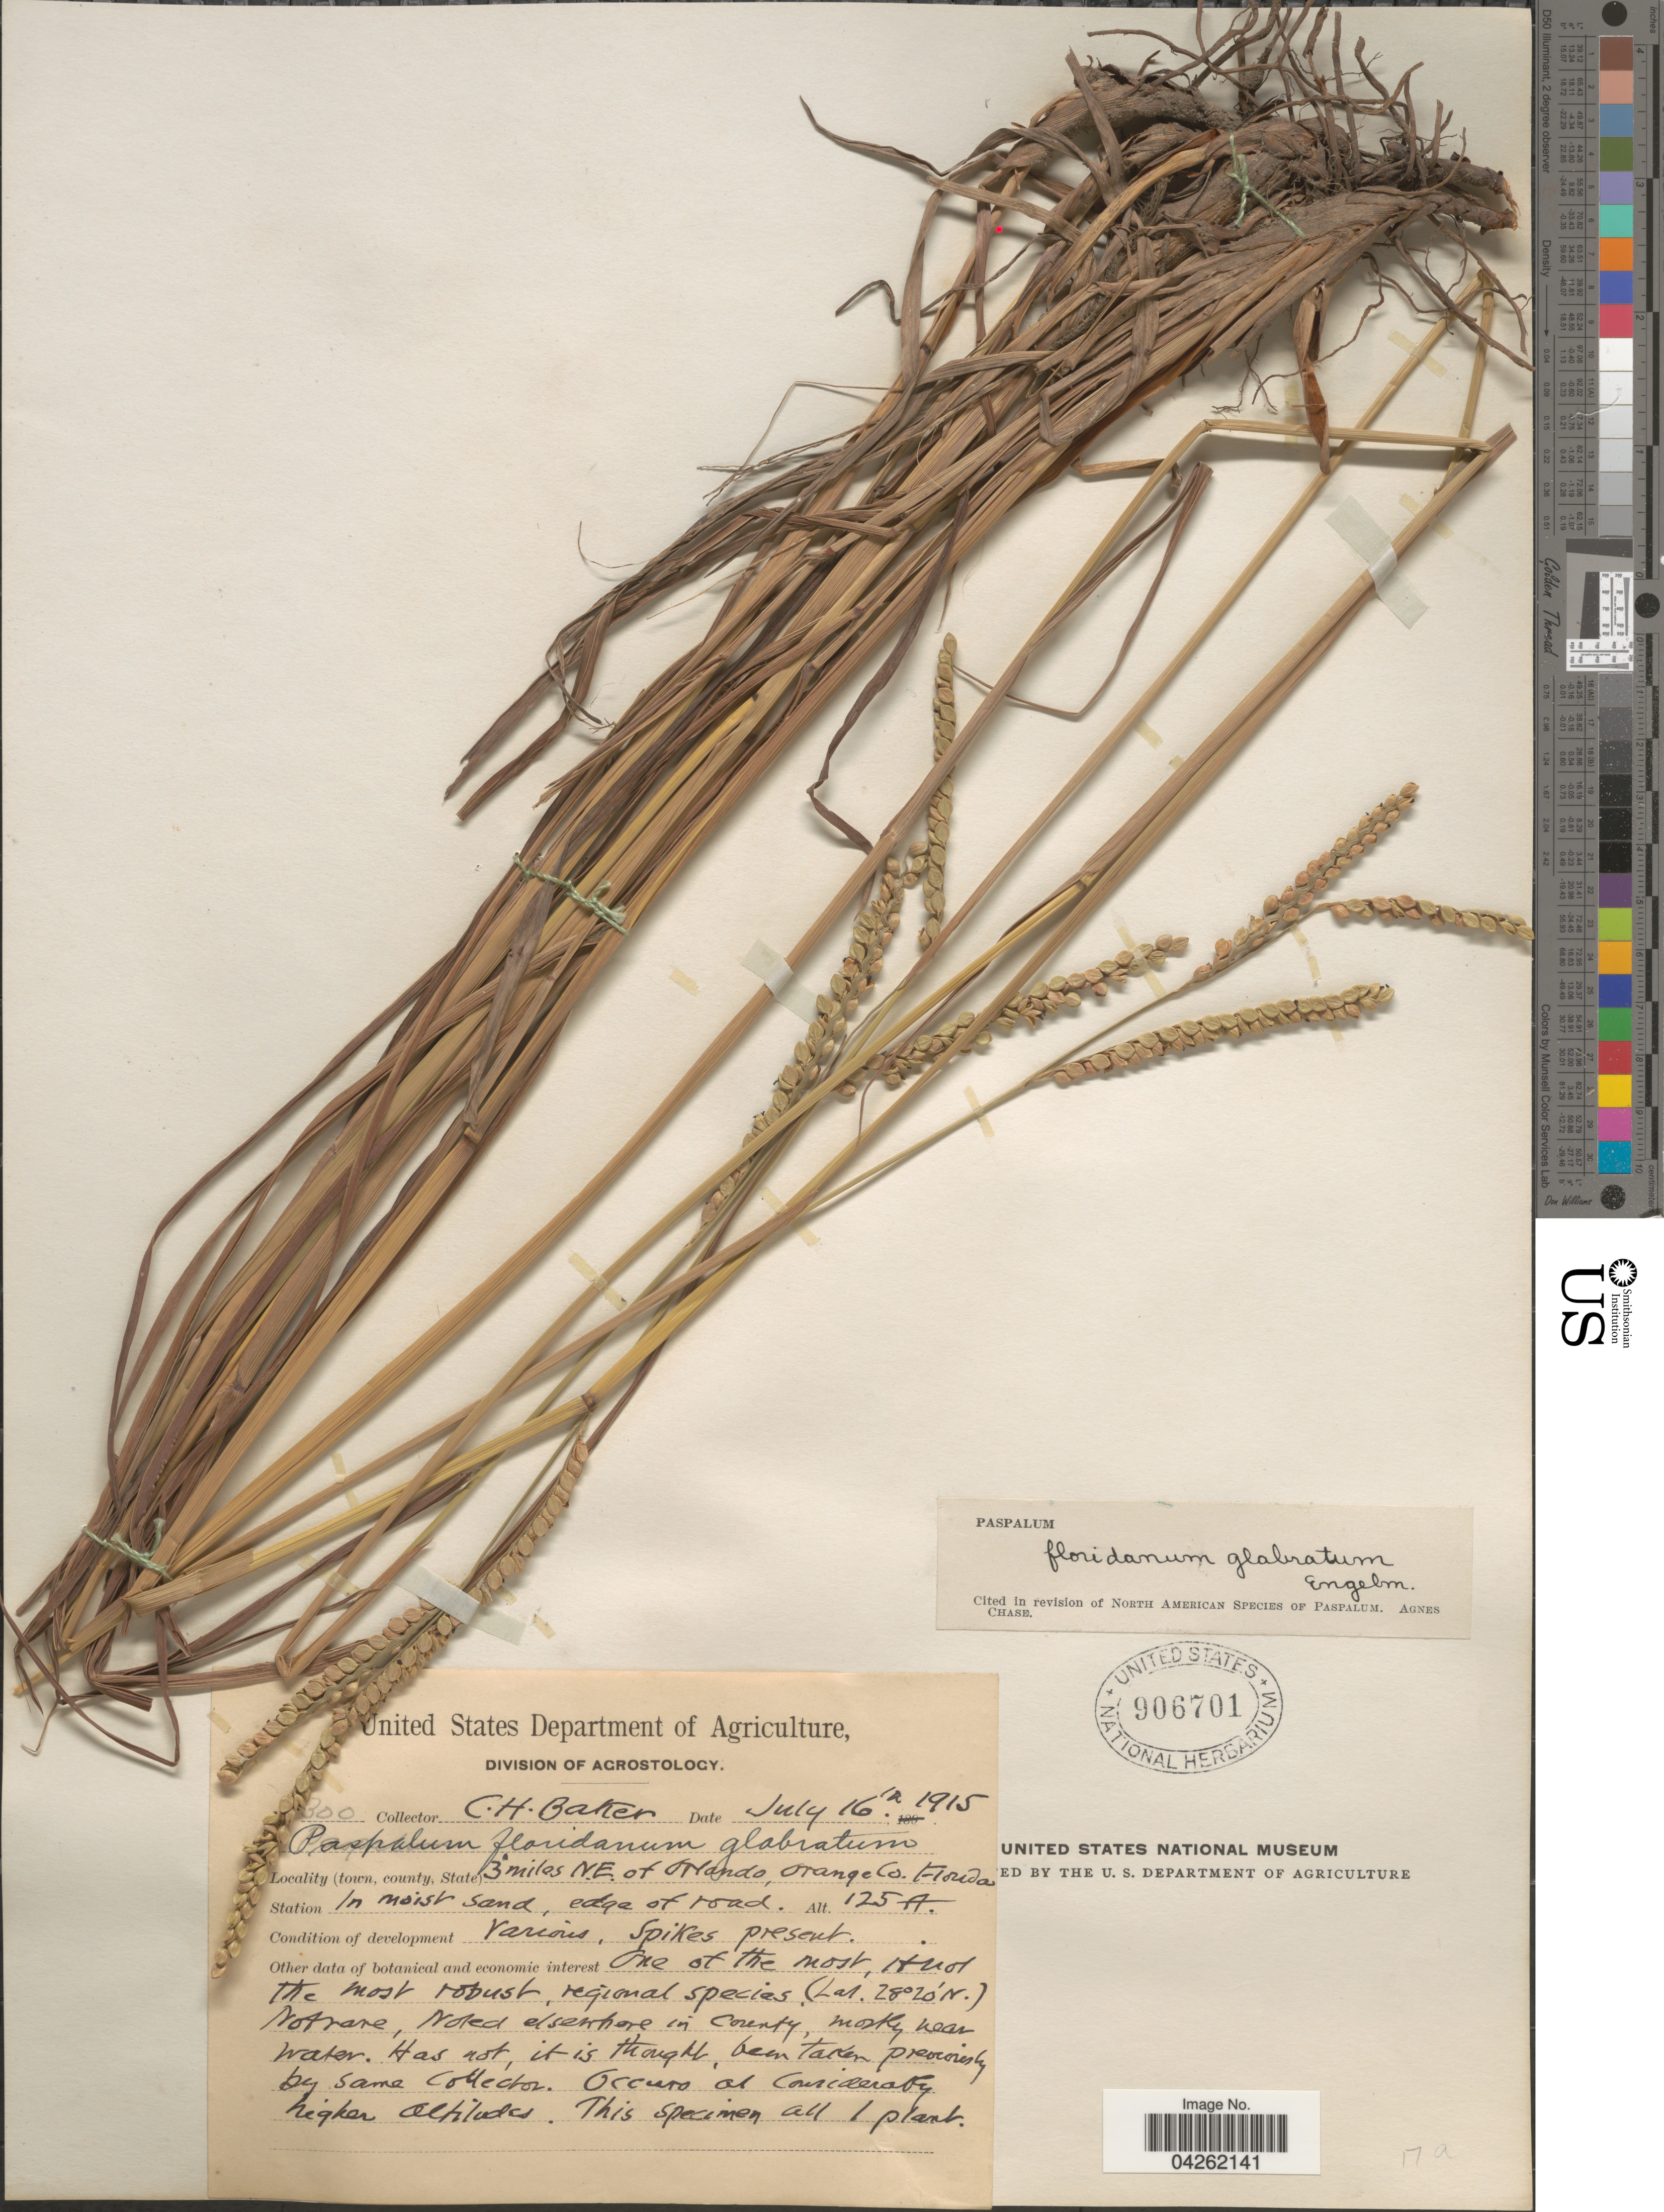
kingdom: Plantae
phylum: Tracheophyta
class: Liliopsida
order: Poales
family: Poaceae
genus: Paspalum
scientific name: Paspalum floridanum var. glabratum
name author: Engelm. ex Vasey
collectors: C. H. Baker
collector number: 300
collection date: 1915-07-16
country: United States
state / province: Florida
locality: (town, county, State) 3 miles N.E. of Orlando, Orange Co.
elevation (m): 38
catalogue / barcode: US 906701